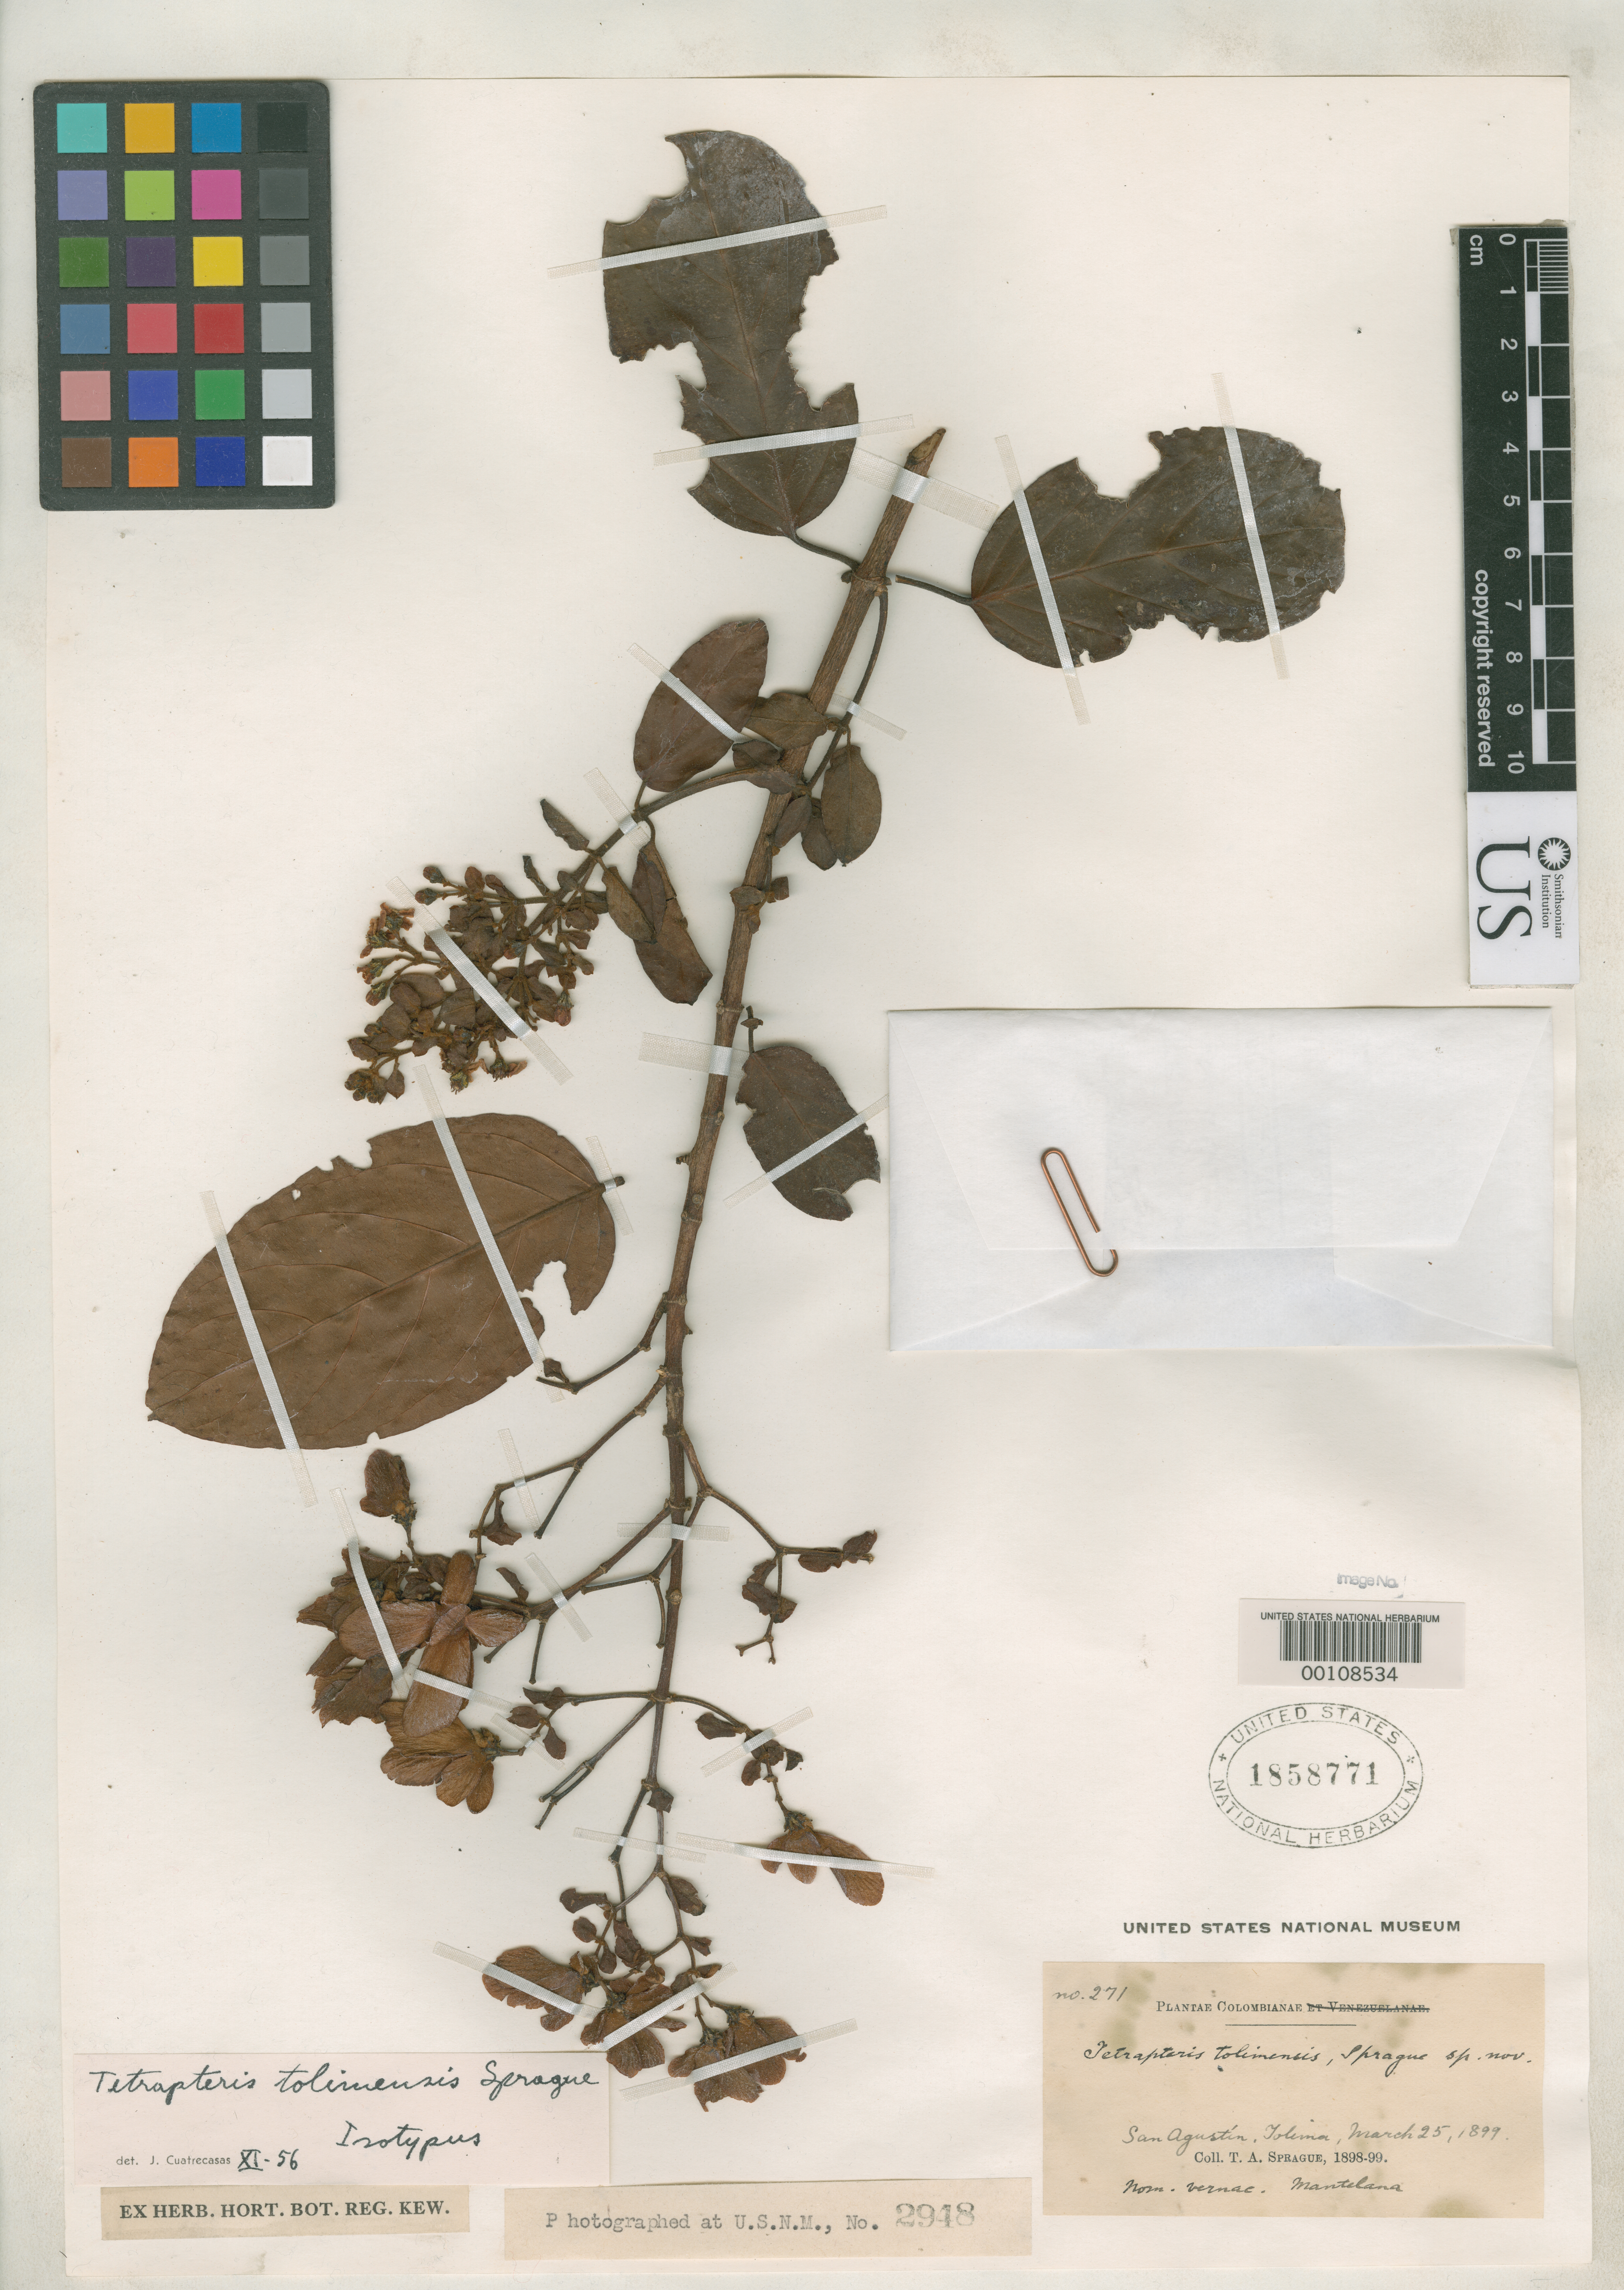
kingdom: Plantae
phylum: Tracheophyta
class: Magnoliopsida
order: Malpighiales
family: Malpighiaceae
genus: Tetrapterys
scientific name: Tetrapterys tolimensis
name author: Sprague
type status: Type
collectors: T. A. Sprague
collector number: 271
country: Colombia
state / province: Tolima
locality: San Agustan.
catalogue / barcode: US 1858771